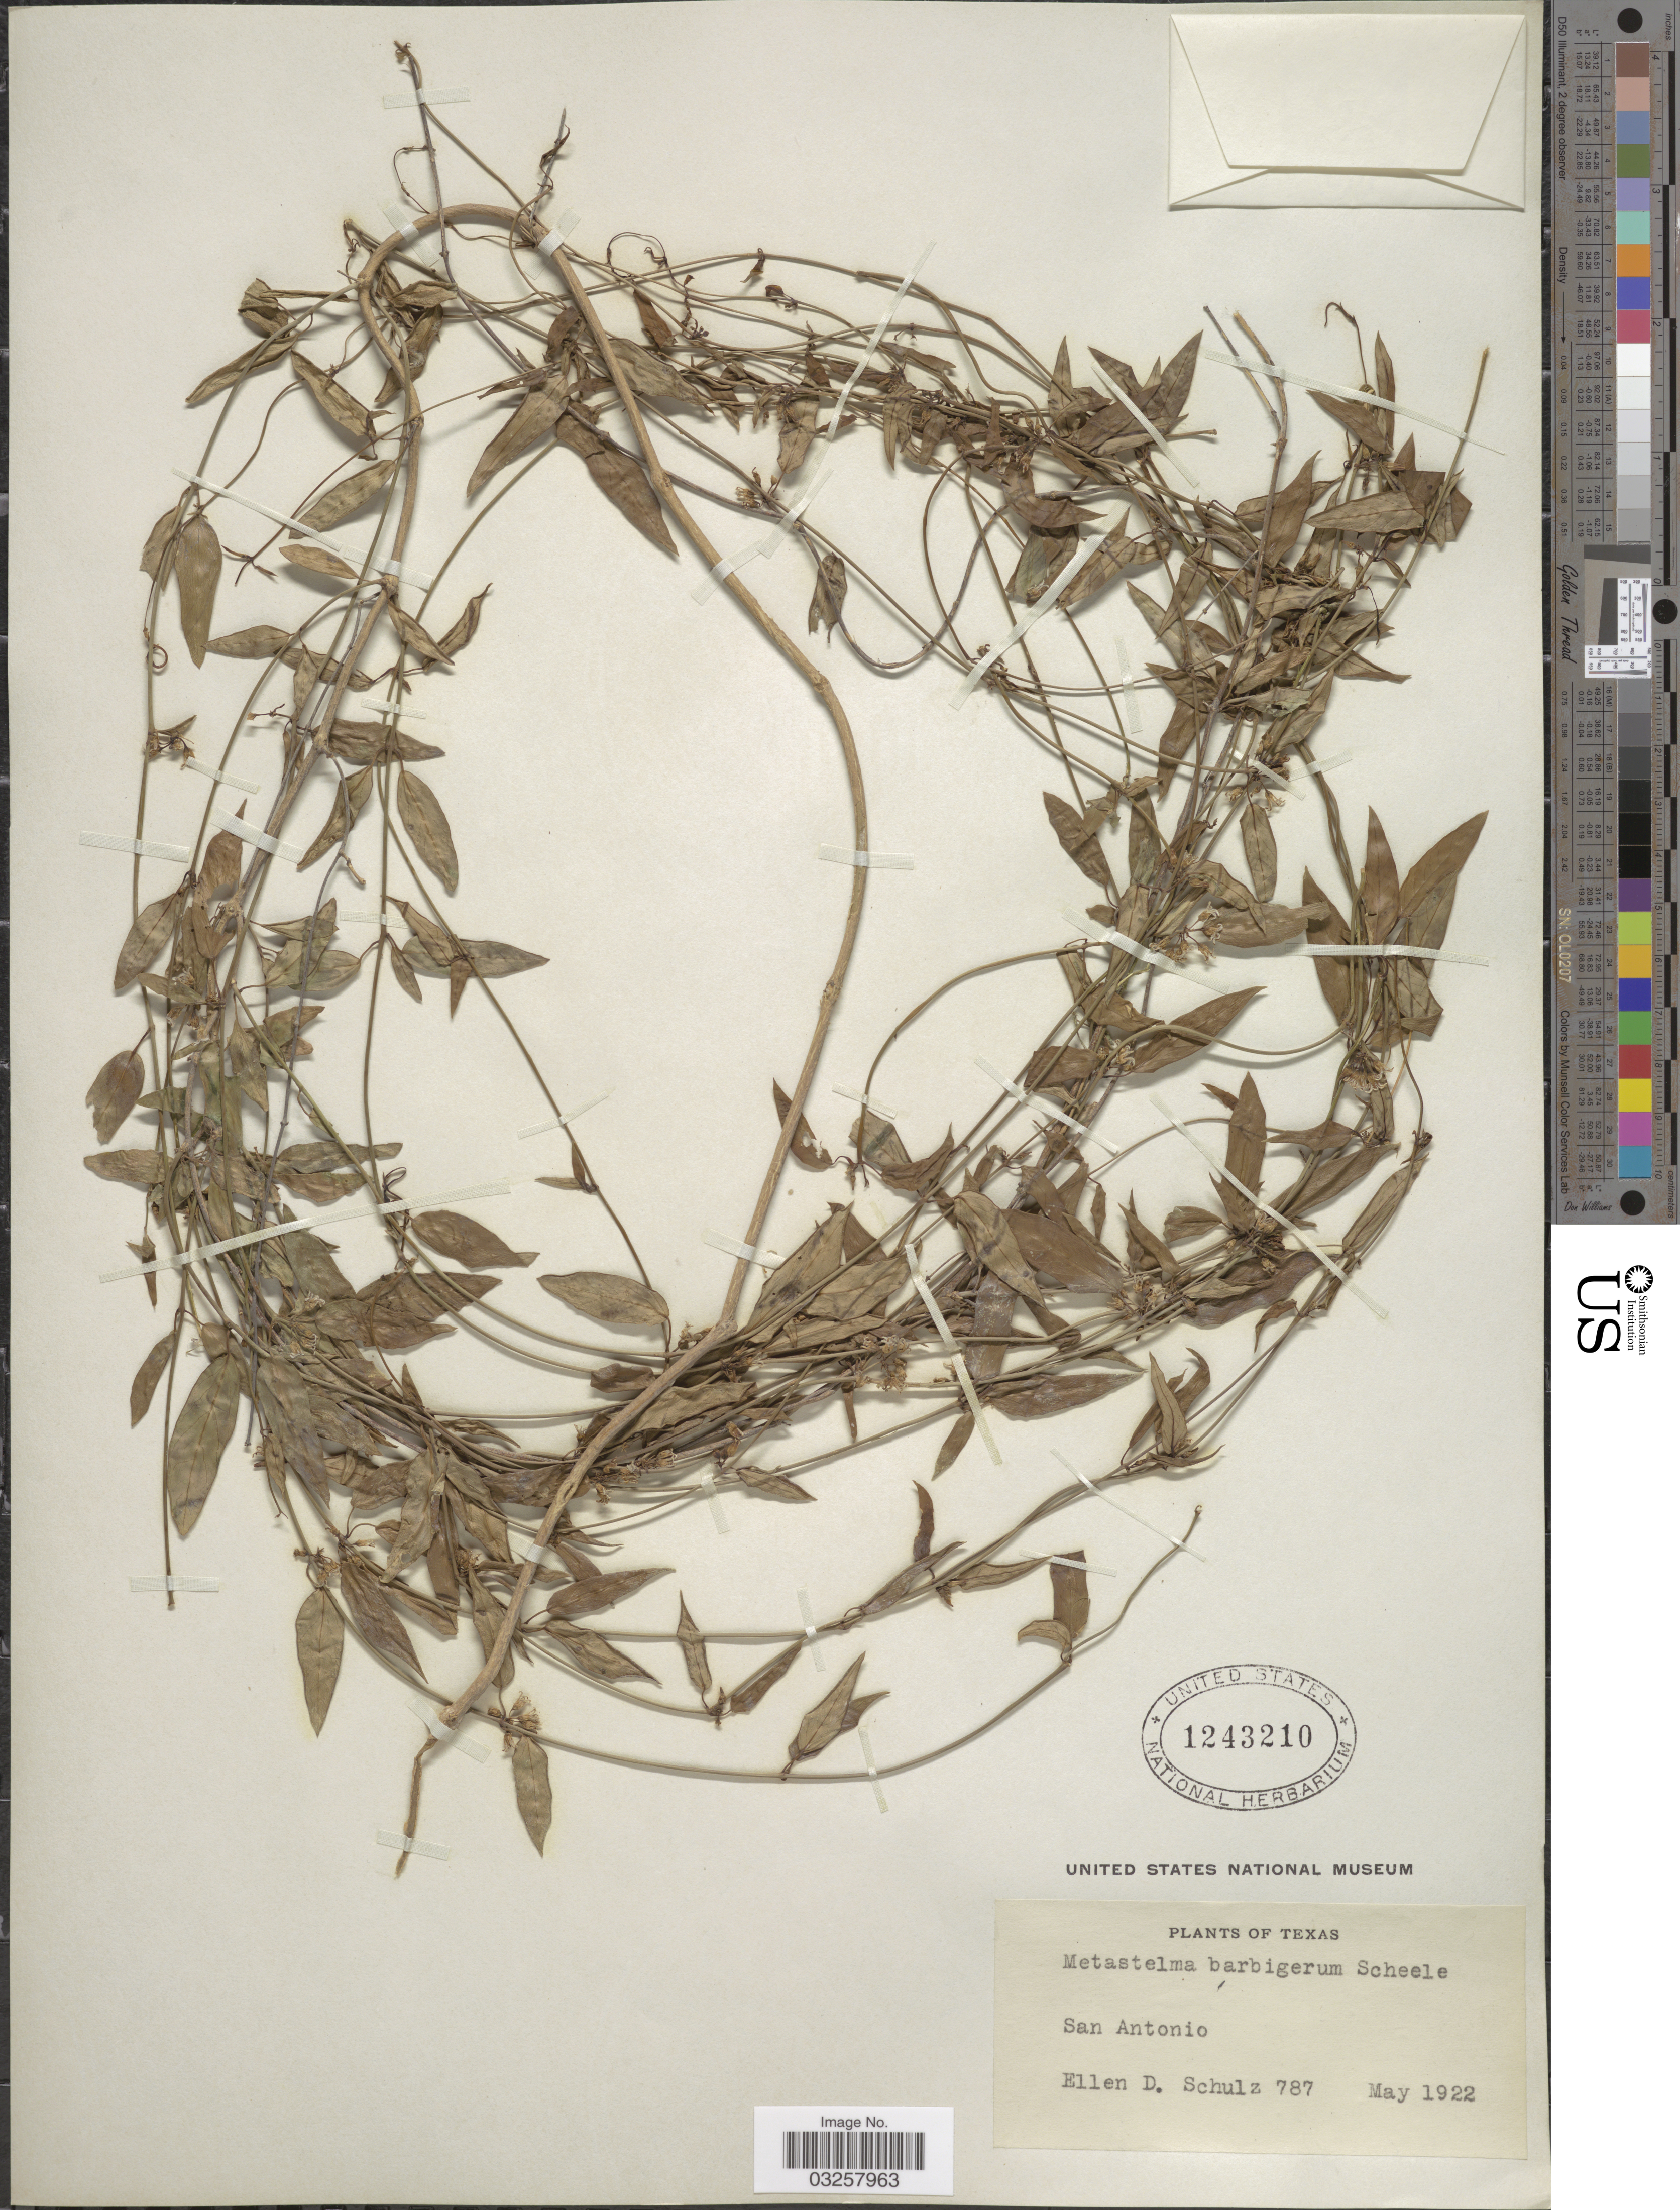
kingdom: Plantae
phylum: Tracheophyta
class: Magnoliopsida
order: Gentianales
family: Apocynaceae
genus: Metastelma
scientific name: Metastelma barbigerum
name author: Scheele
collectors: E. D. Schulz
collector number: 787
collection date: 1922-05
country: United States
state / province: Texas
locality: San Antonio.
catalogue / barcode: US 1243210